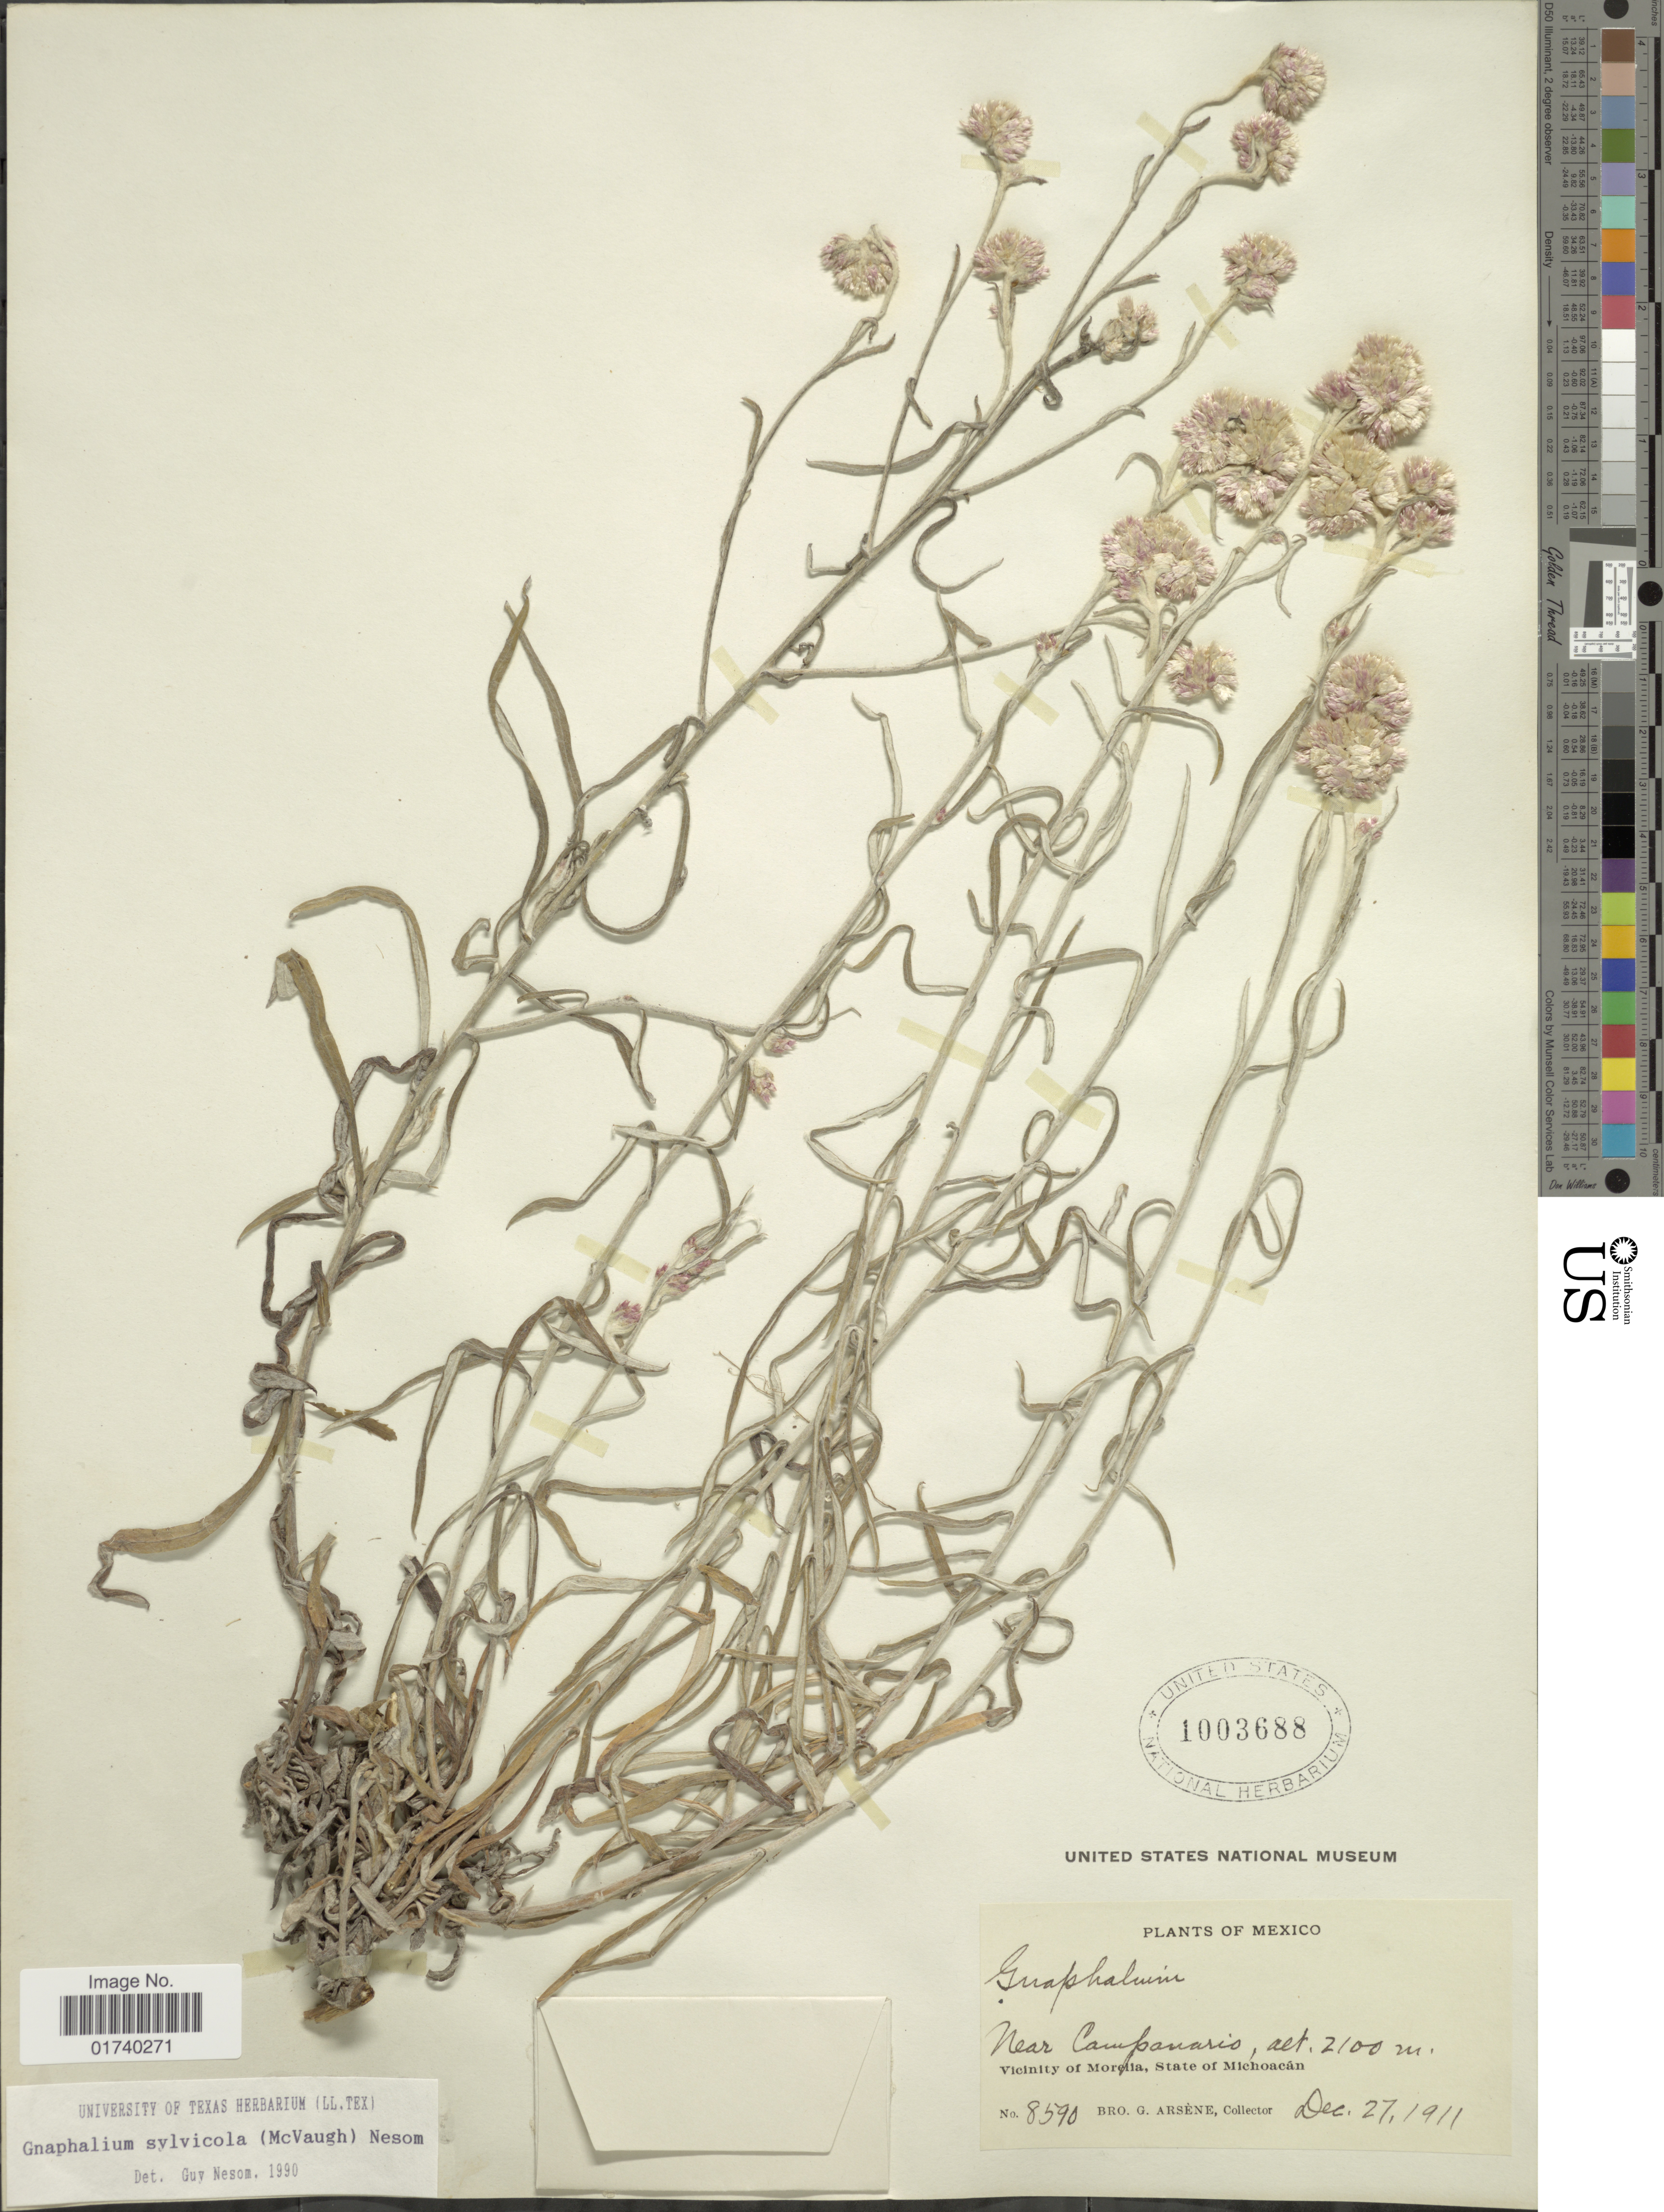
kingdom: Plantae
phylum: Tracheophyta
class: Magnoliopsida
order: Asterales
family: Asteraceae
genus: Pseudognaphalium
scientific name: Pseudognaphalium sylvicola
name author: (McVaugh) G.L. Nesom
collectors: Bro. G. Arsène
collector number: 8590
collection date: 1911-12-27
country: Mexico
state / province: Michoacán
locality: Near Campanario, Vicinity of Morelia, State of Michoacan.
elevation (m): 2100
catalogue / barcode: US 1003688